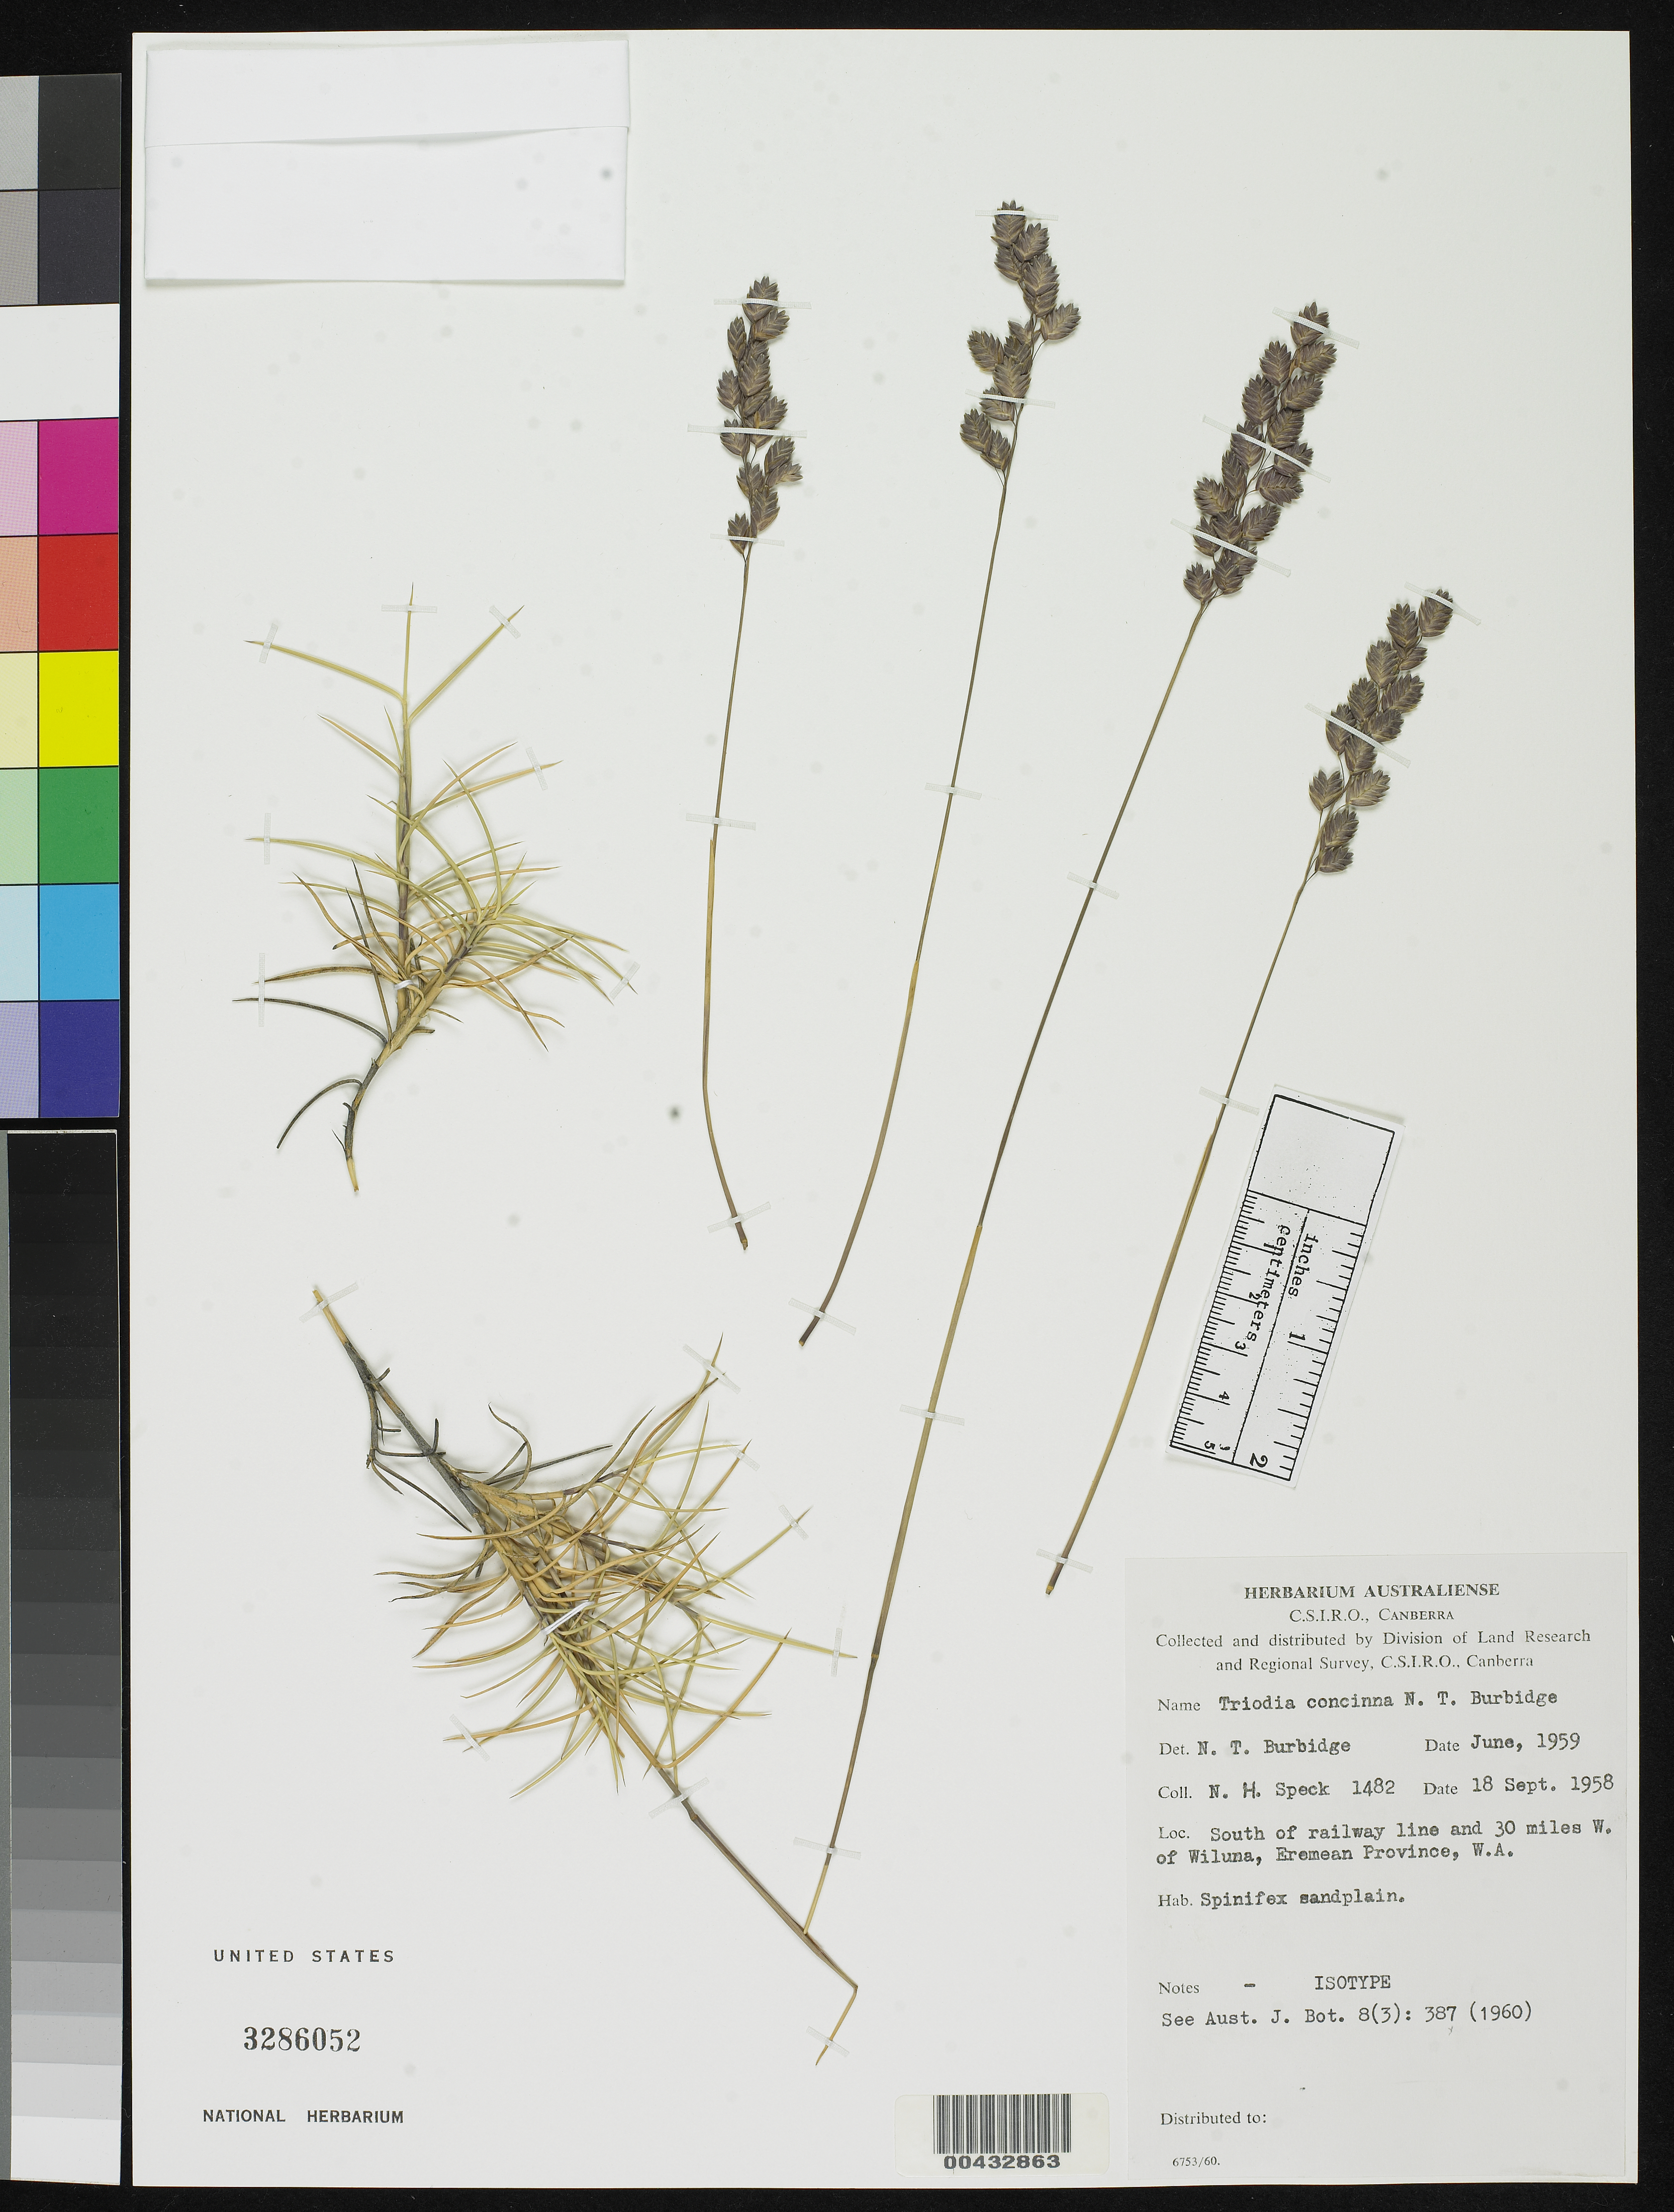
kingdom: Plantae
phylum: Tracheophyta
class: Liliopsida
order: Poales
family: Poaceae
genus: Triodia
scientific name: Triodia concinna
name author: N.T. Burb.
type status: Isotype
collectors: N. Speck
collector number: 1482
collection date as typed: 18 Sep 1958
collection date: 1958-09-18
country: Australia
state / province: Western Australia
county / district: Eremean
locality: S of railway line & 30 mi W of Wiluna.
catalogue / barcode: US 3286052